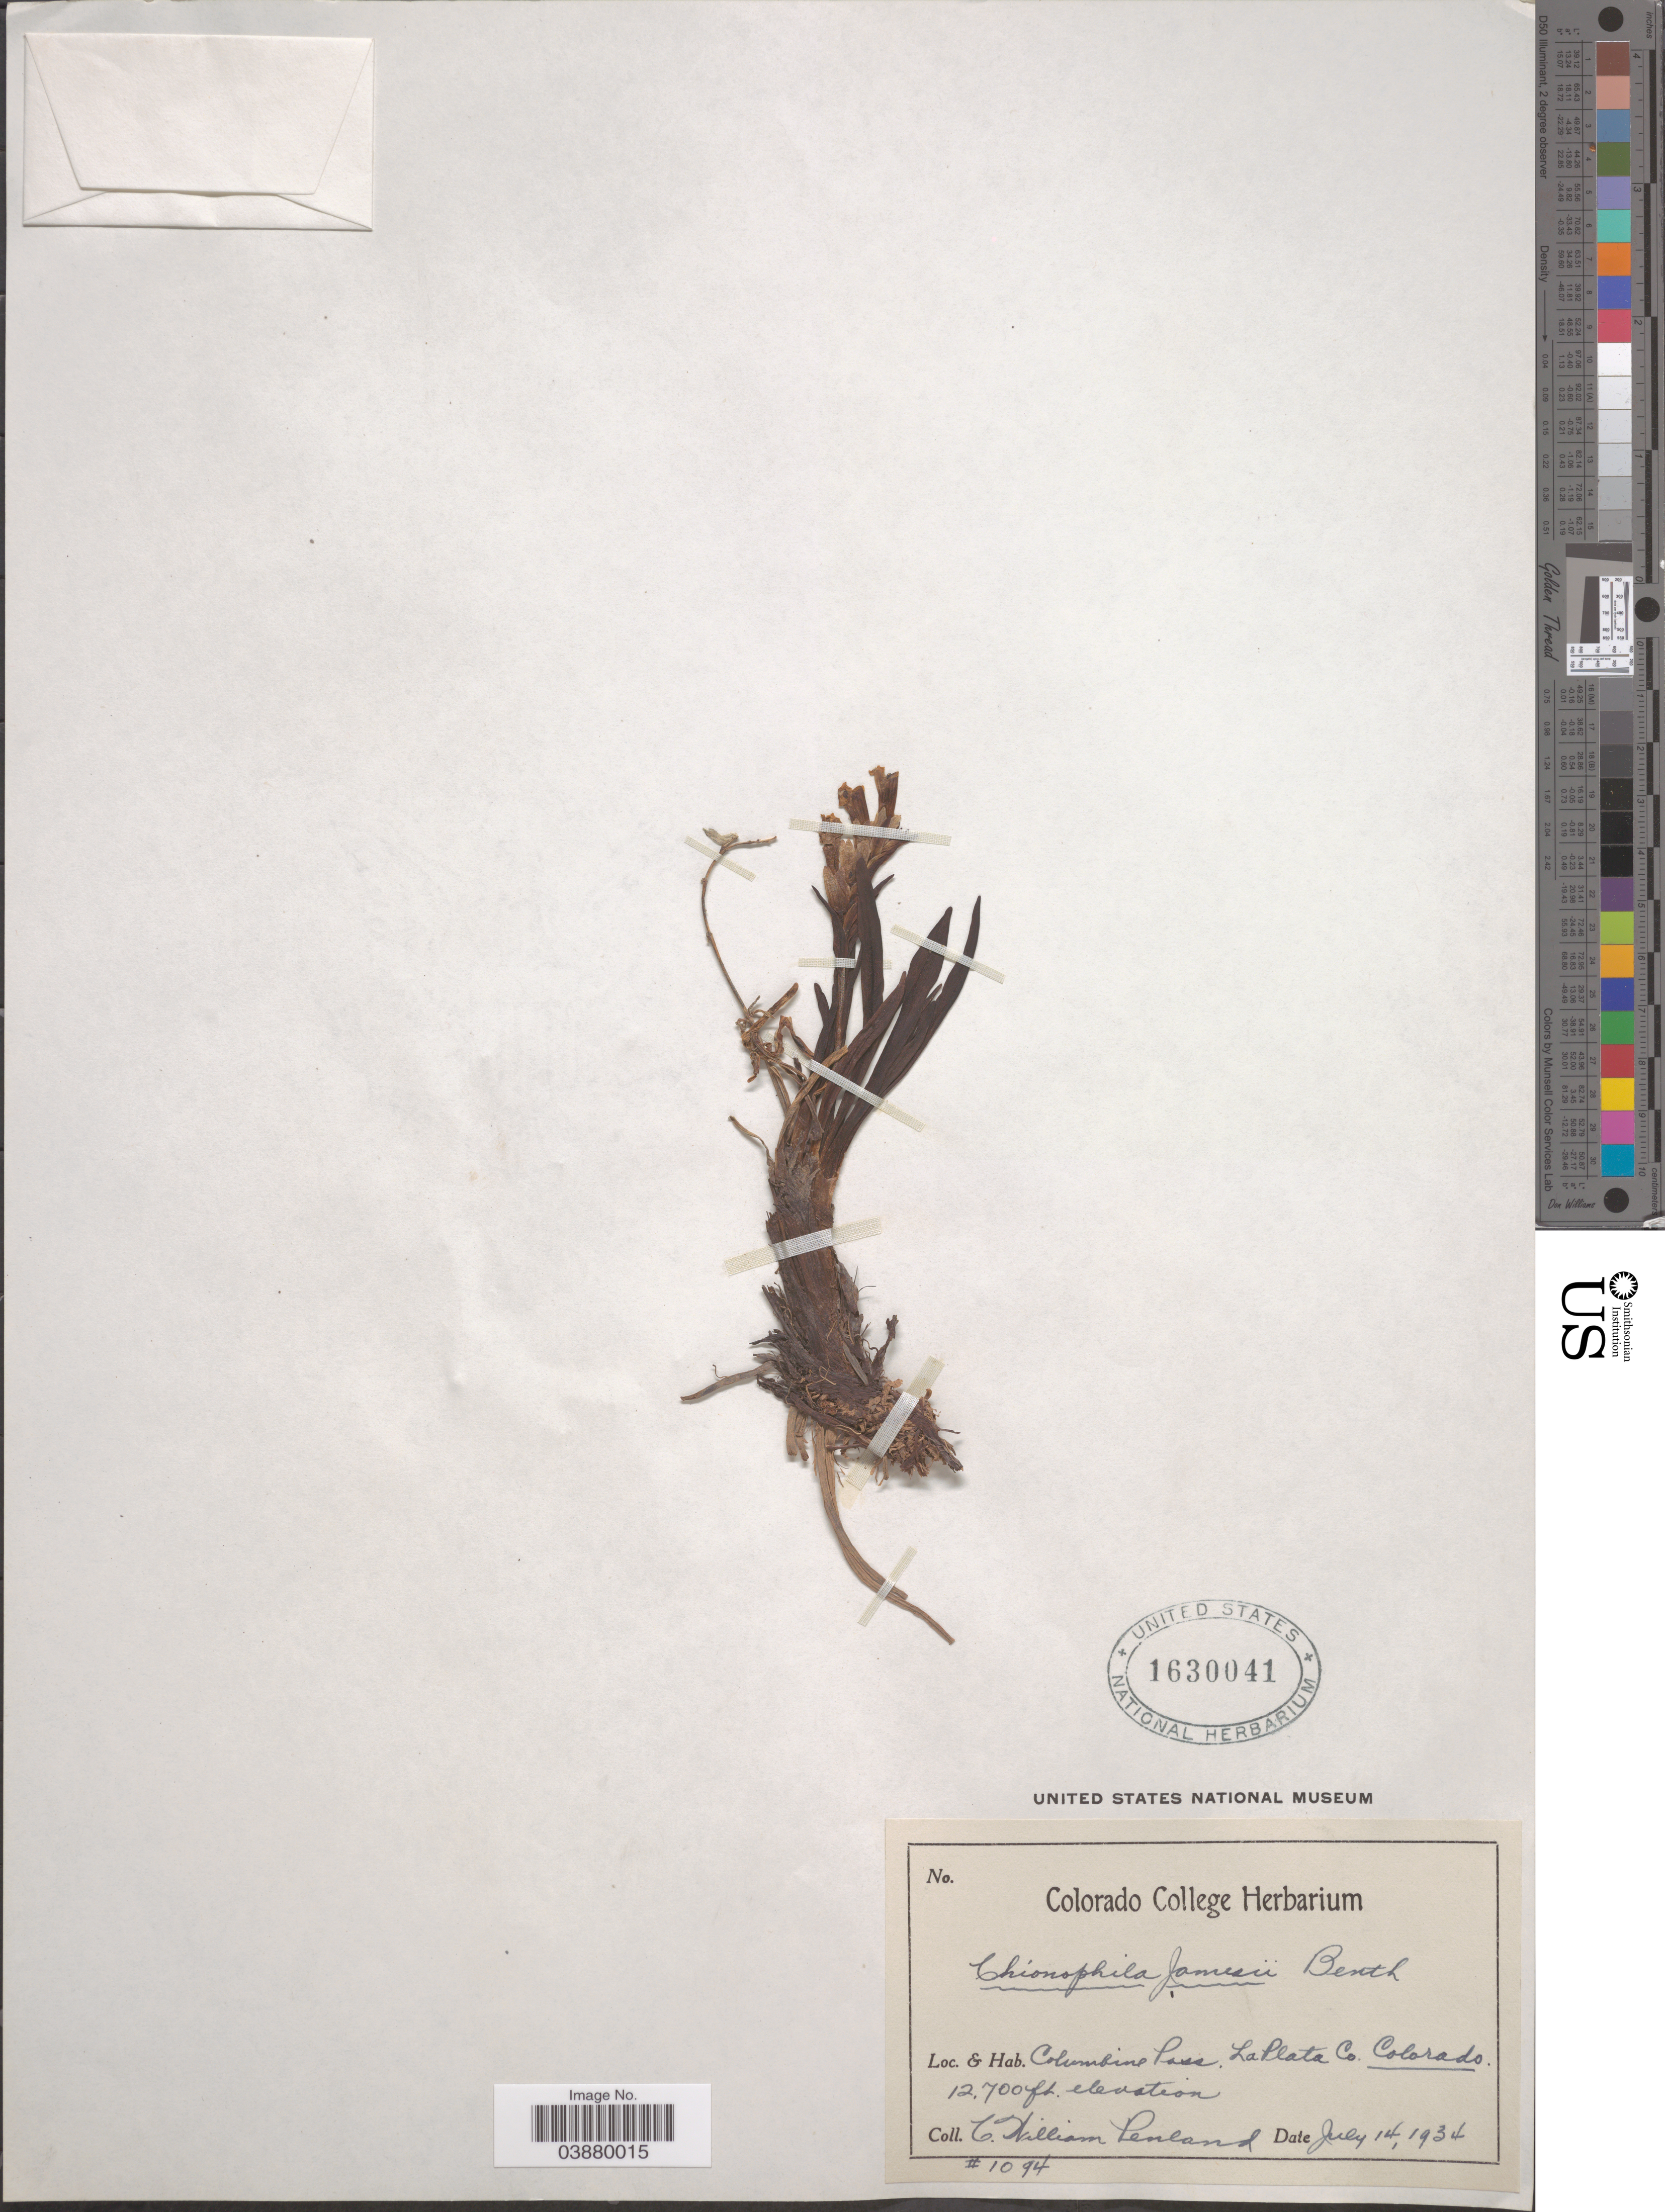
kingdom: Plantae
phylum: Tracheophyta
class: Magnoliopsida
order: Lamiales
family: Plantaginaceae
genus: Chionophila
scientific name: Chionophila jamesii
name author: Benth.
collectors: C. W. Penland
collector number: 1094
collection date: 1934-07-14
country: United States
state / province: Colorado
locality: Columbine Pass. La Plata Co.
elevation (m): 3871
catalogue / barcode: US 1630041